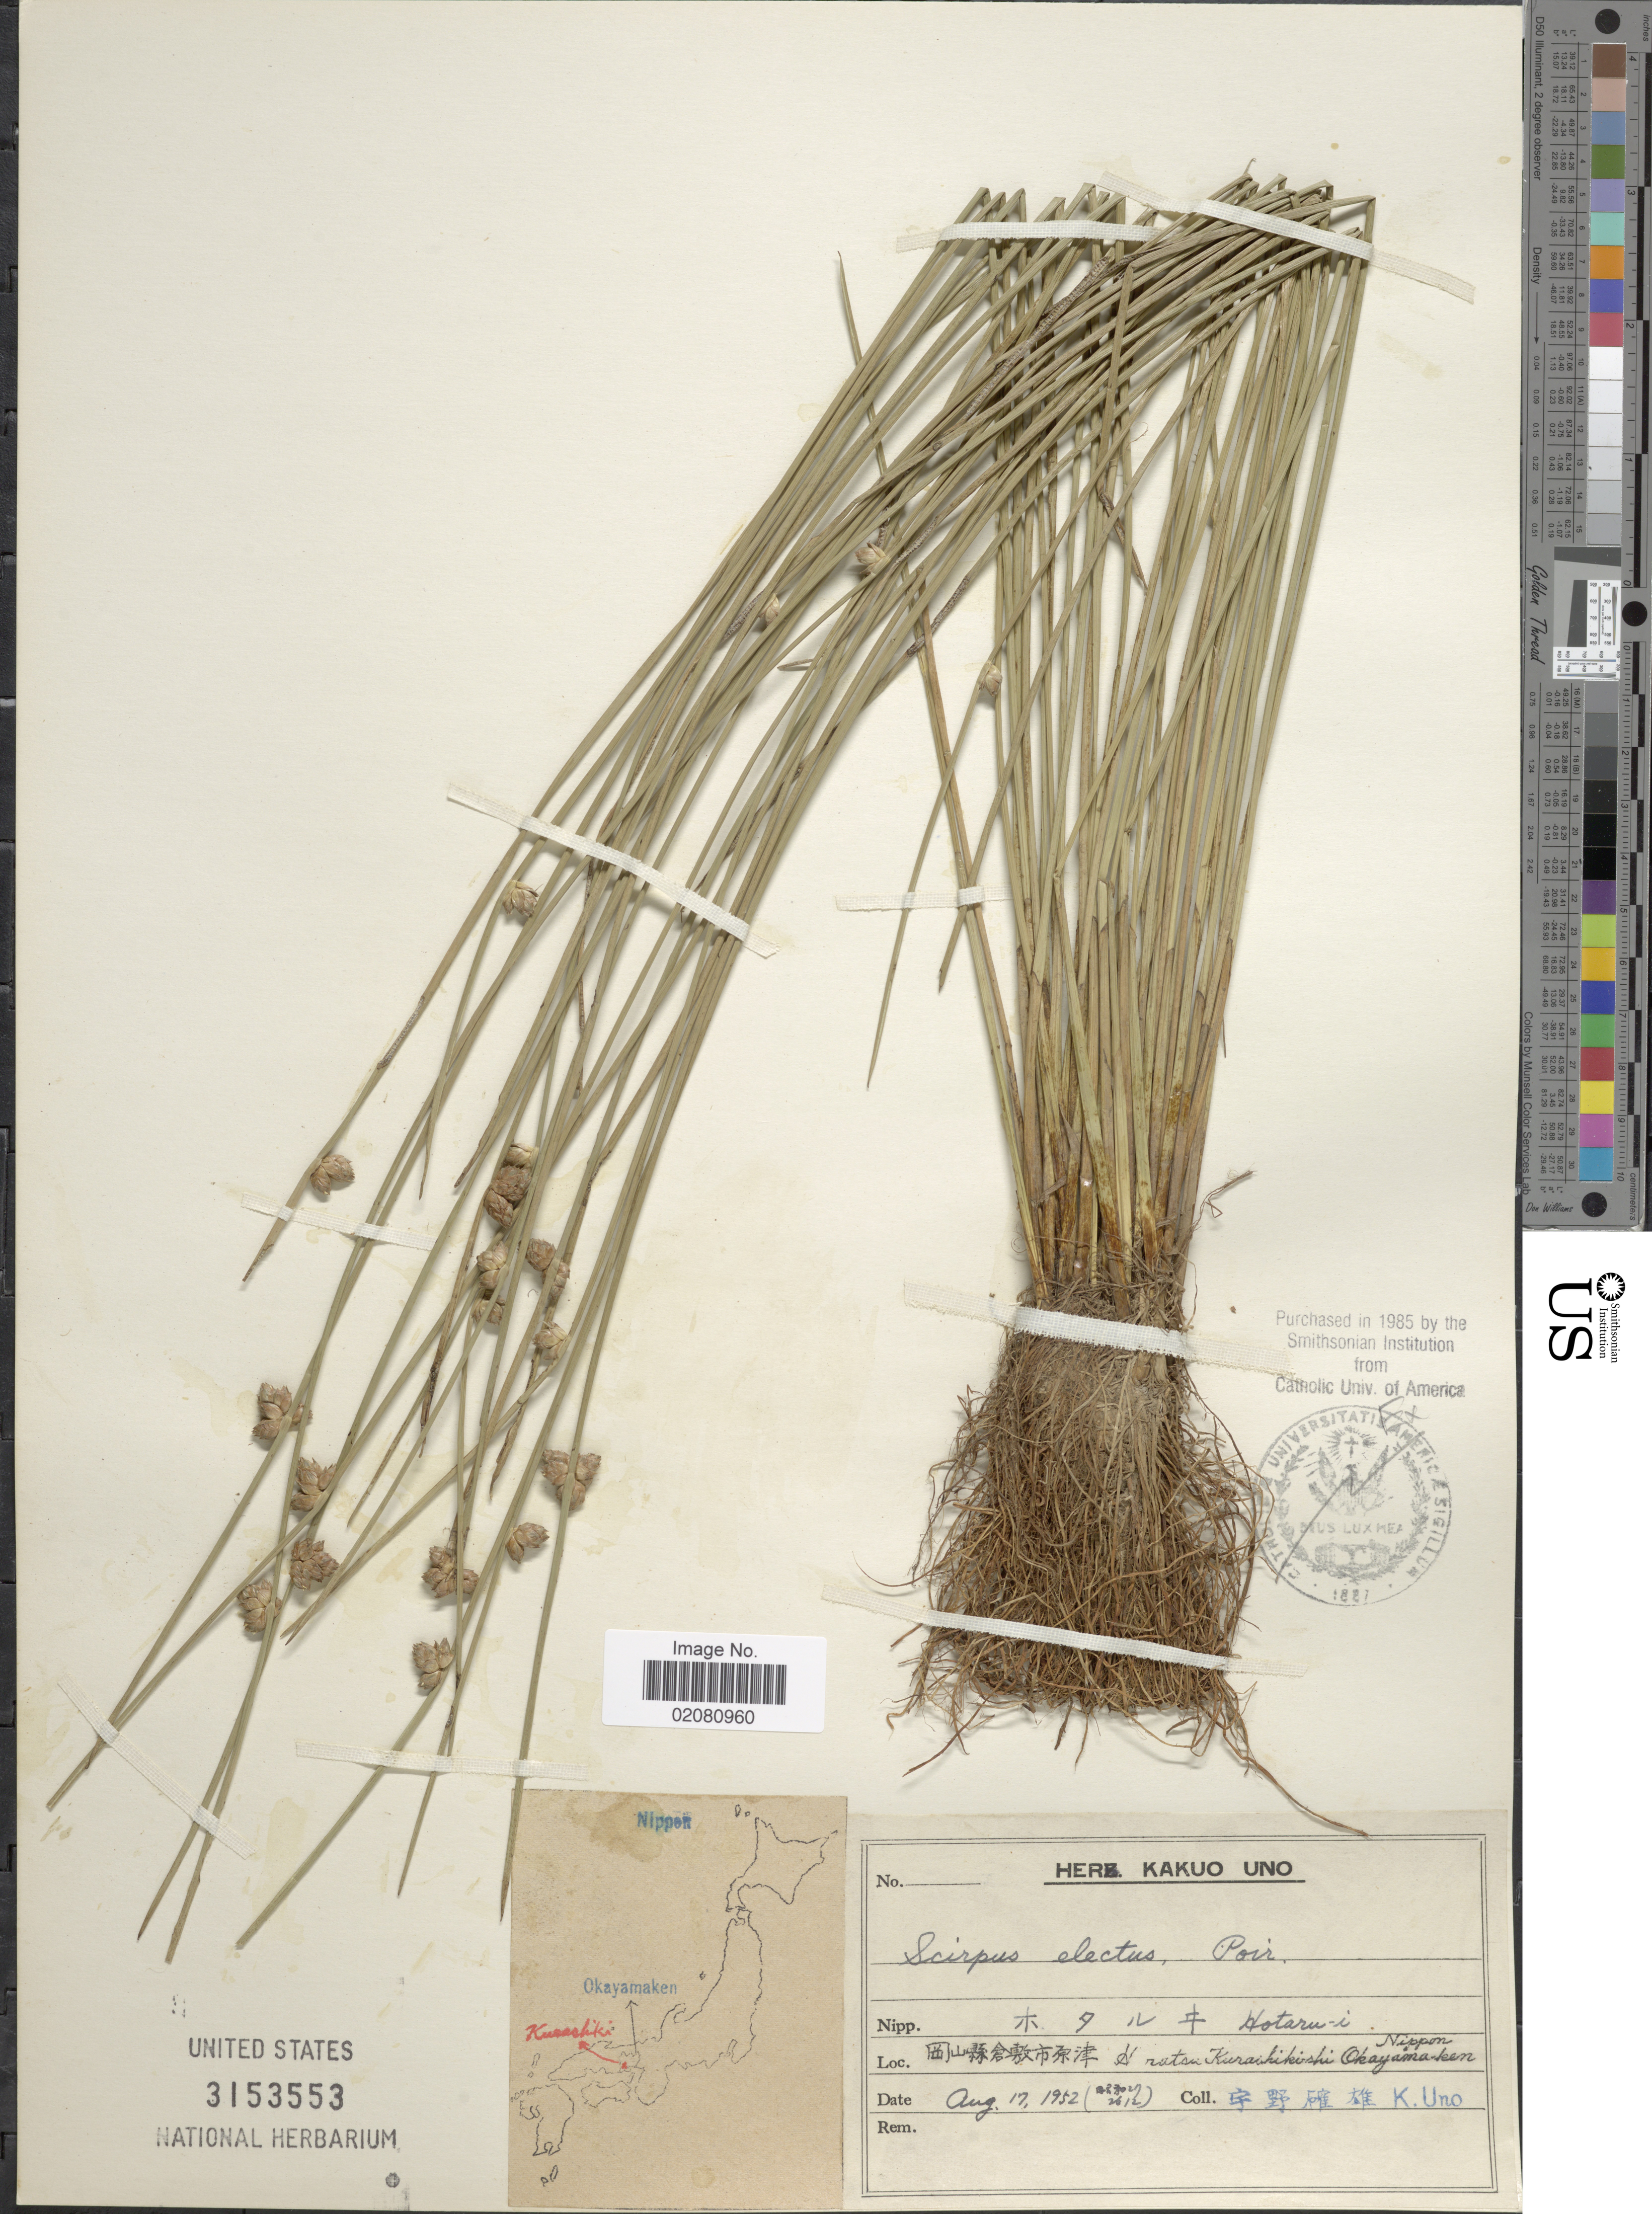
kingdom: Plantae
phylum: Tracheophyta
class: Liliopsida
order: Poales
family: Cyperaceae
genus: Schoenoplectus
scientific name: Schoenoplectus juncoides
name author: (Roxb.) Palla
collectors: K. Uno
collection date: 1952-08-17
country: Japan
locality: H. ratsu Kurashikishi, Okayama-ken, Nippon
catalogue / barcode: US 3153553